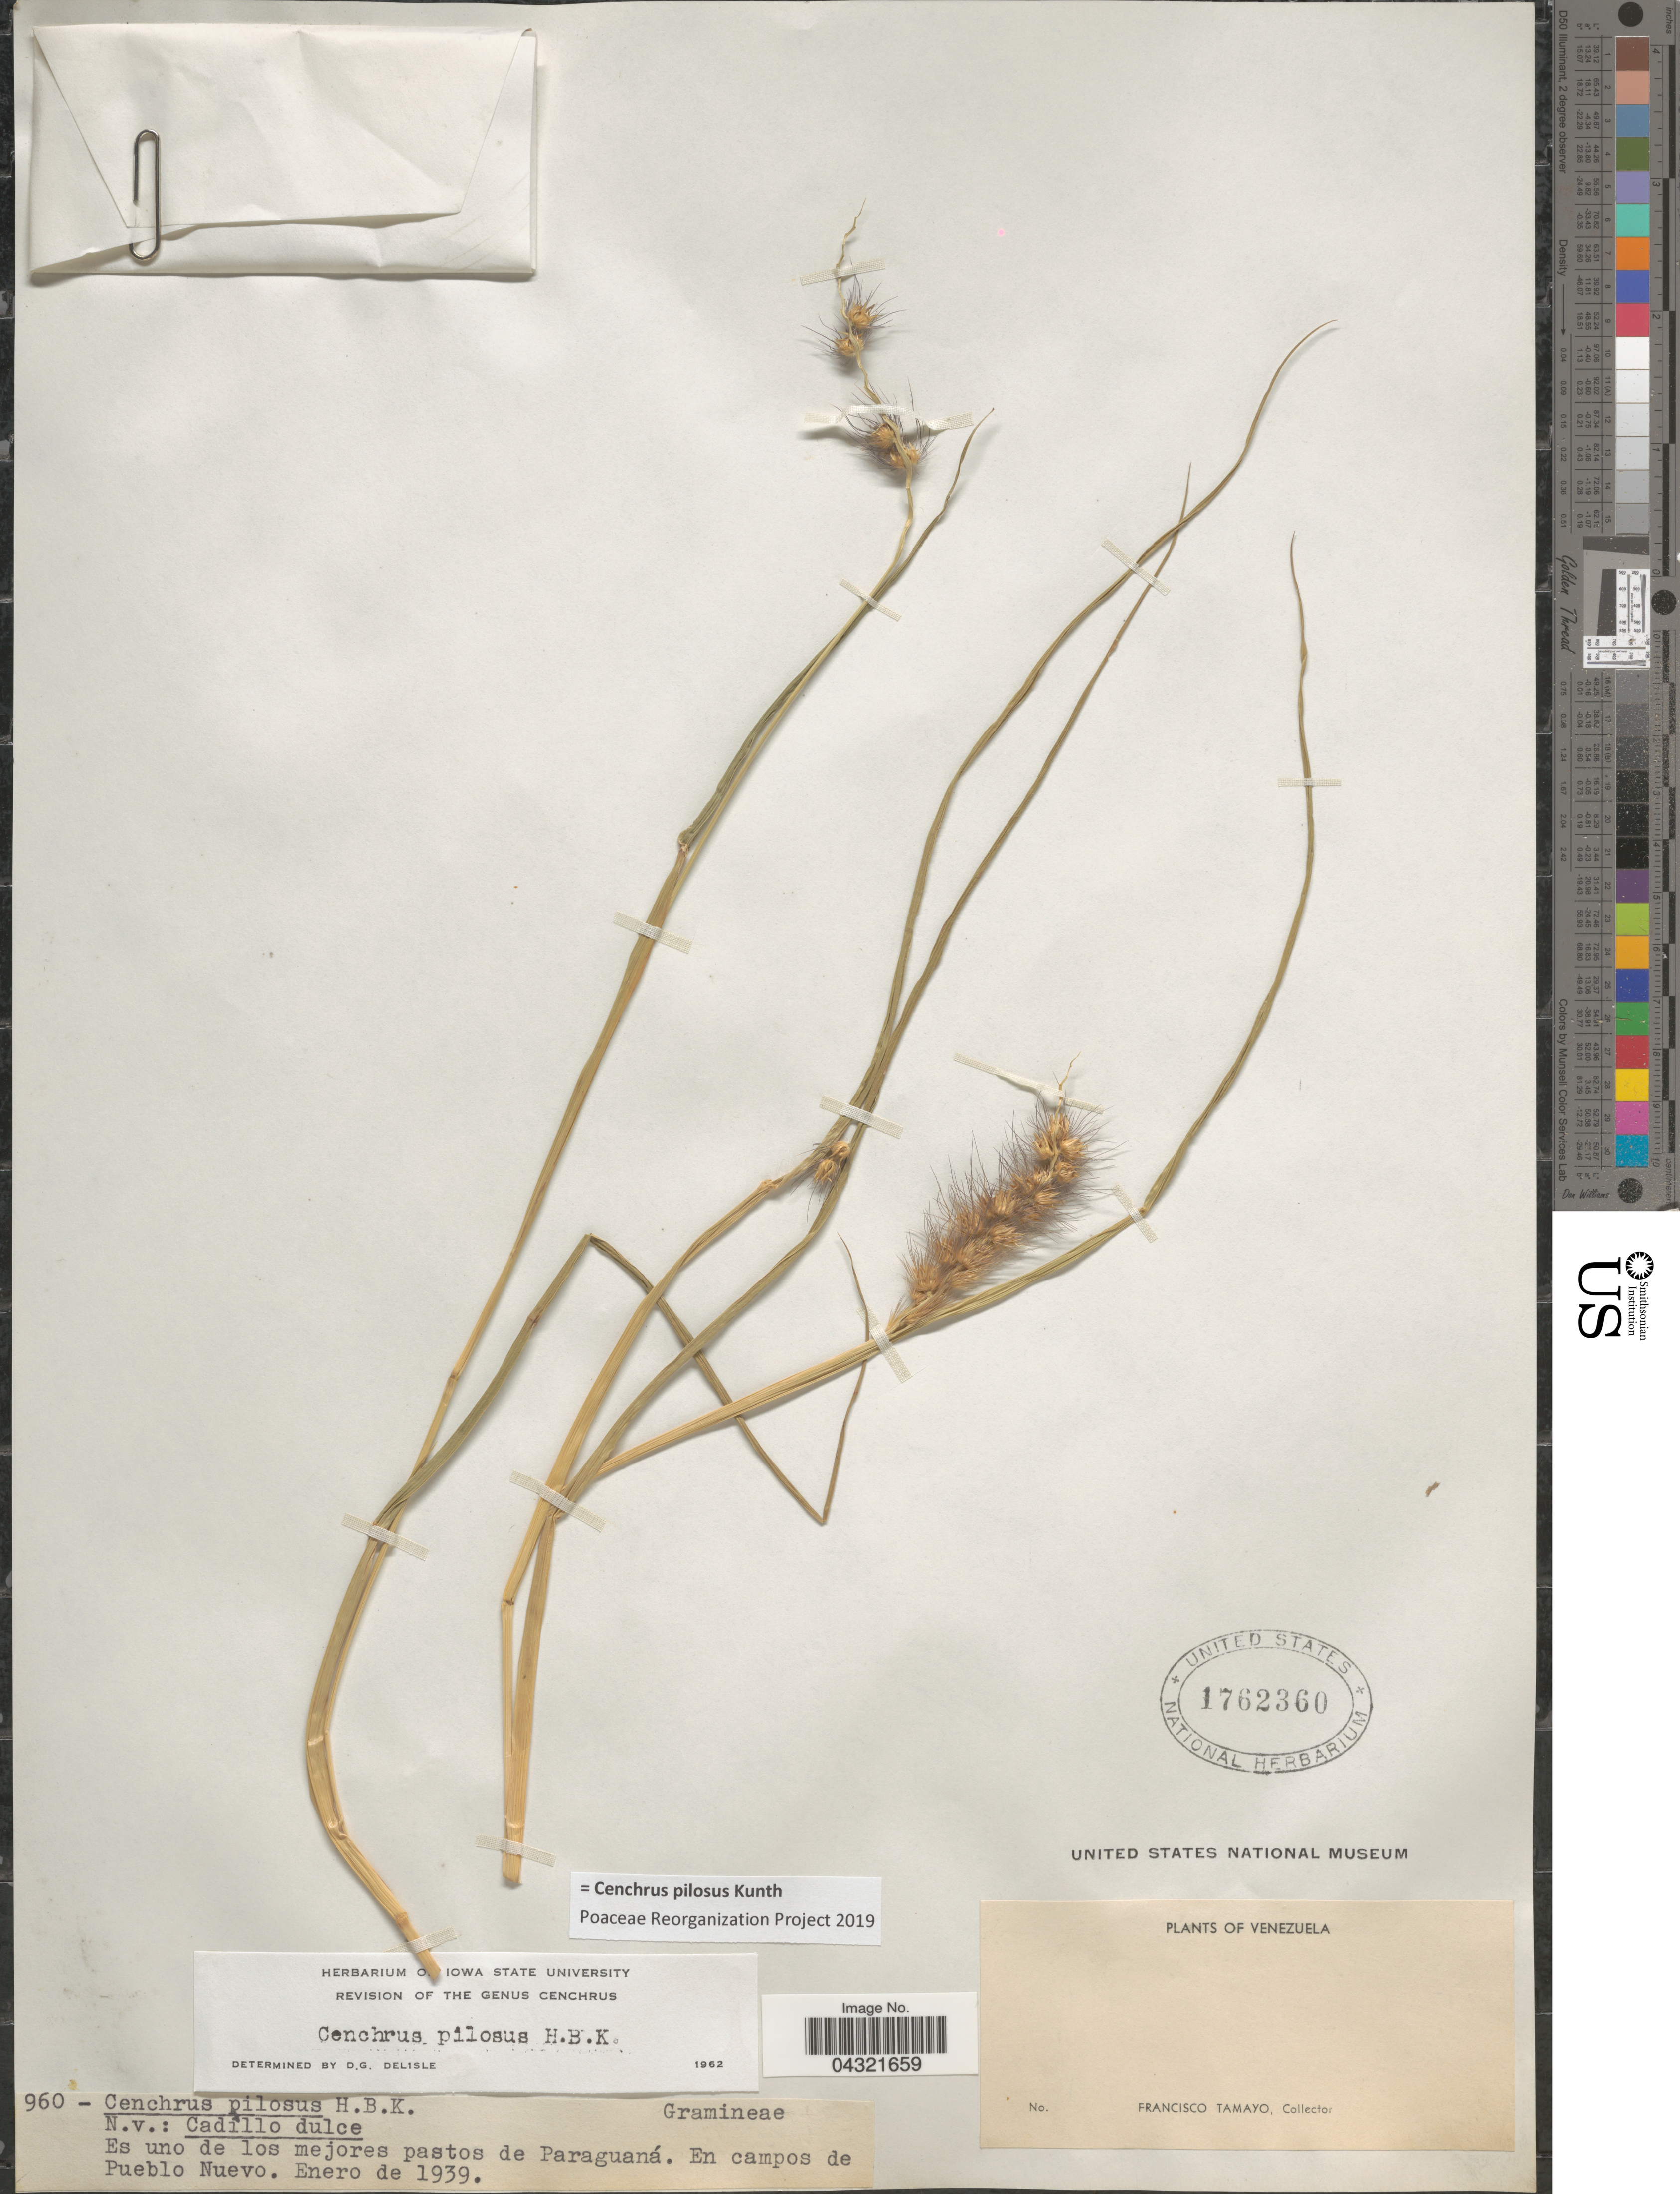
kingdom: Plantae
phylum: Tracheophyta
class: Liliopsida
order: Poales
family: Poaceae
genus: Cenchrus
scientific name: Cenchrus pilosus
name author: Kunth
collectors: F. Tamayo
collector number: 960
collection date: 1939-01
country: Venezuela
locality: N.v.: Cadillo dulce. Es uno de los mejores pastos de Paraguaná. En campos de Pueblo Nuevo.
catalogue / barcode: US 1762360